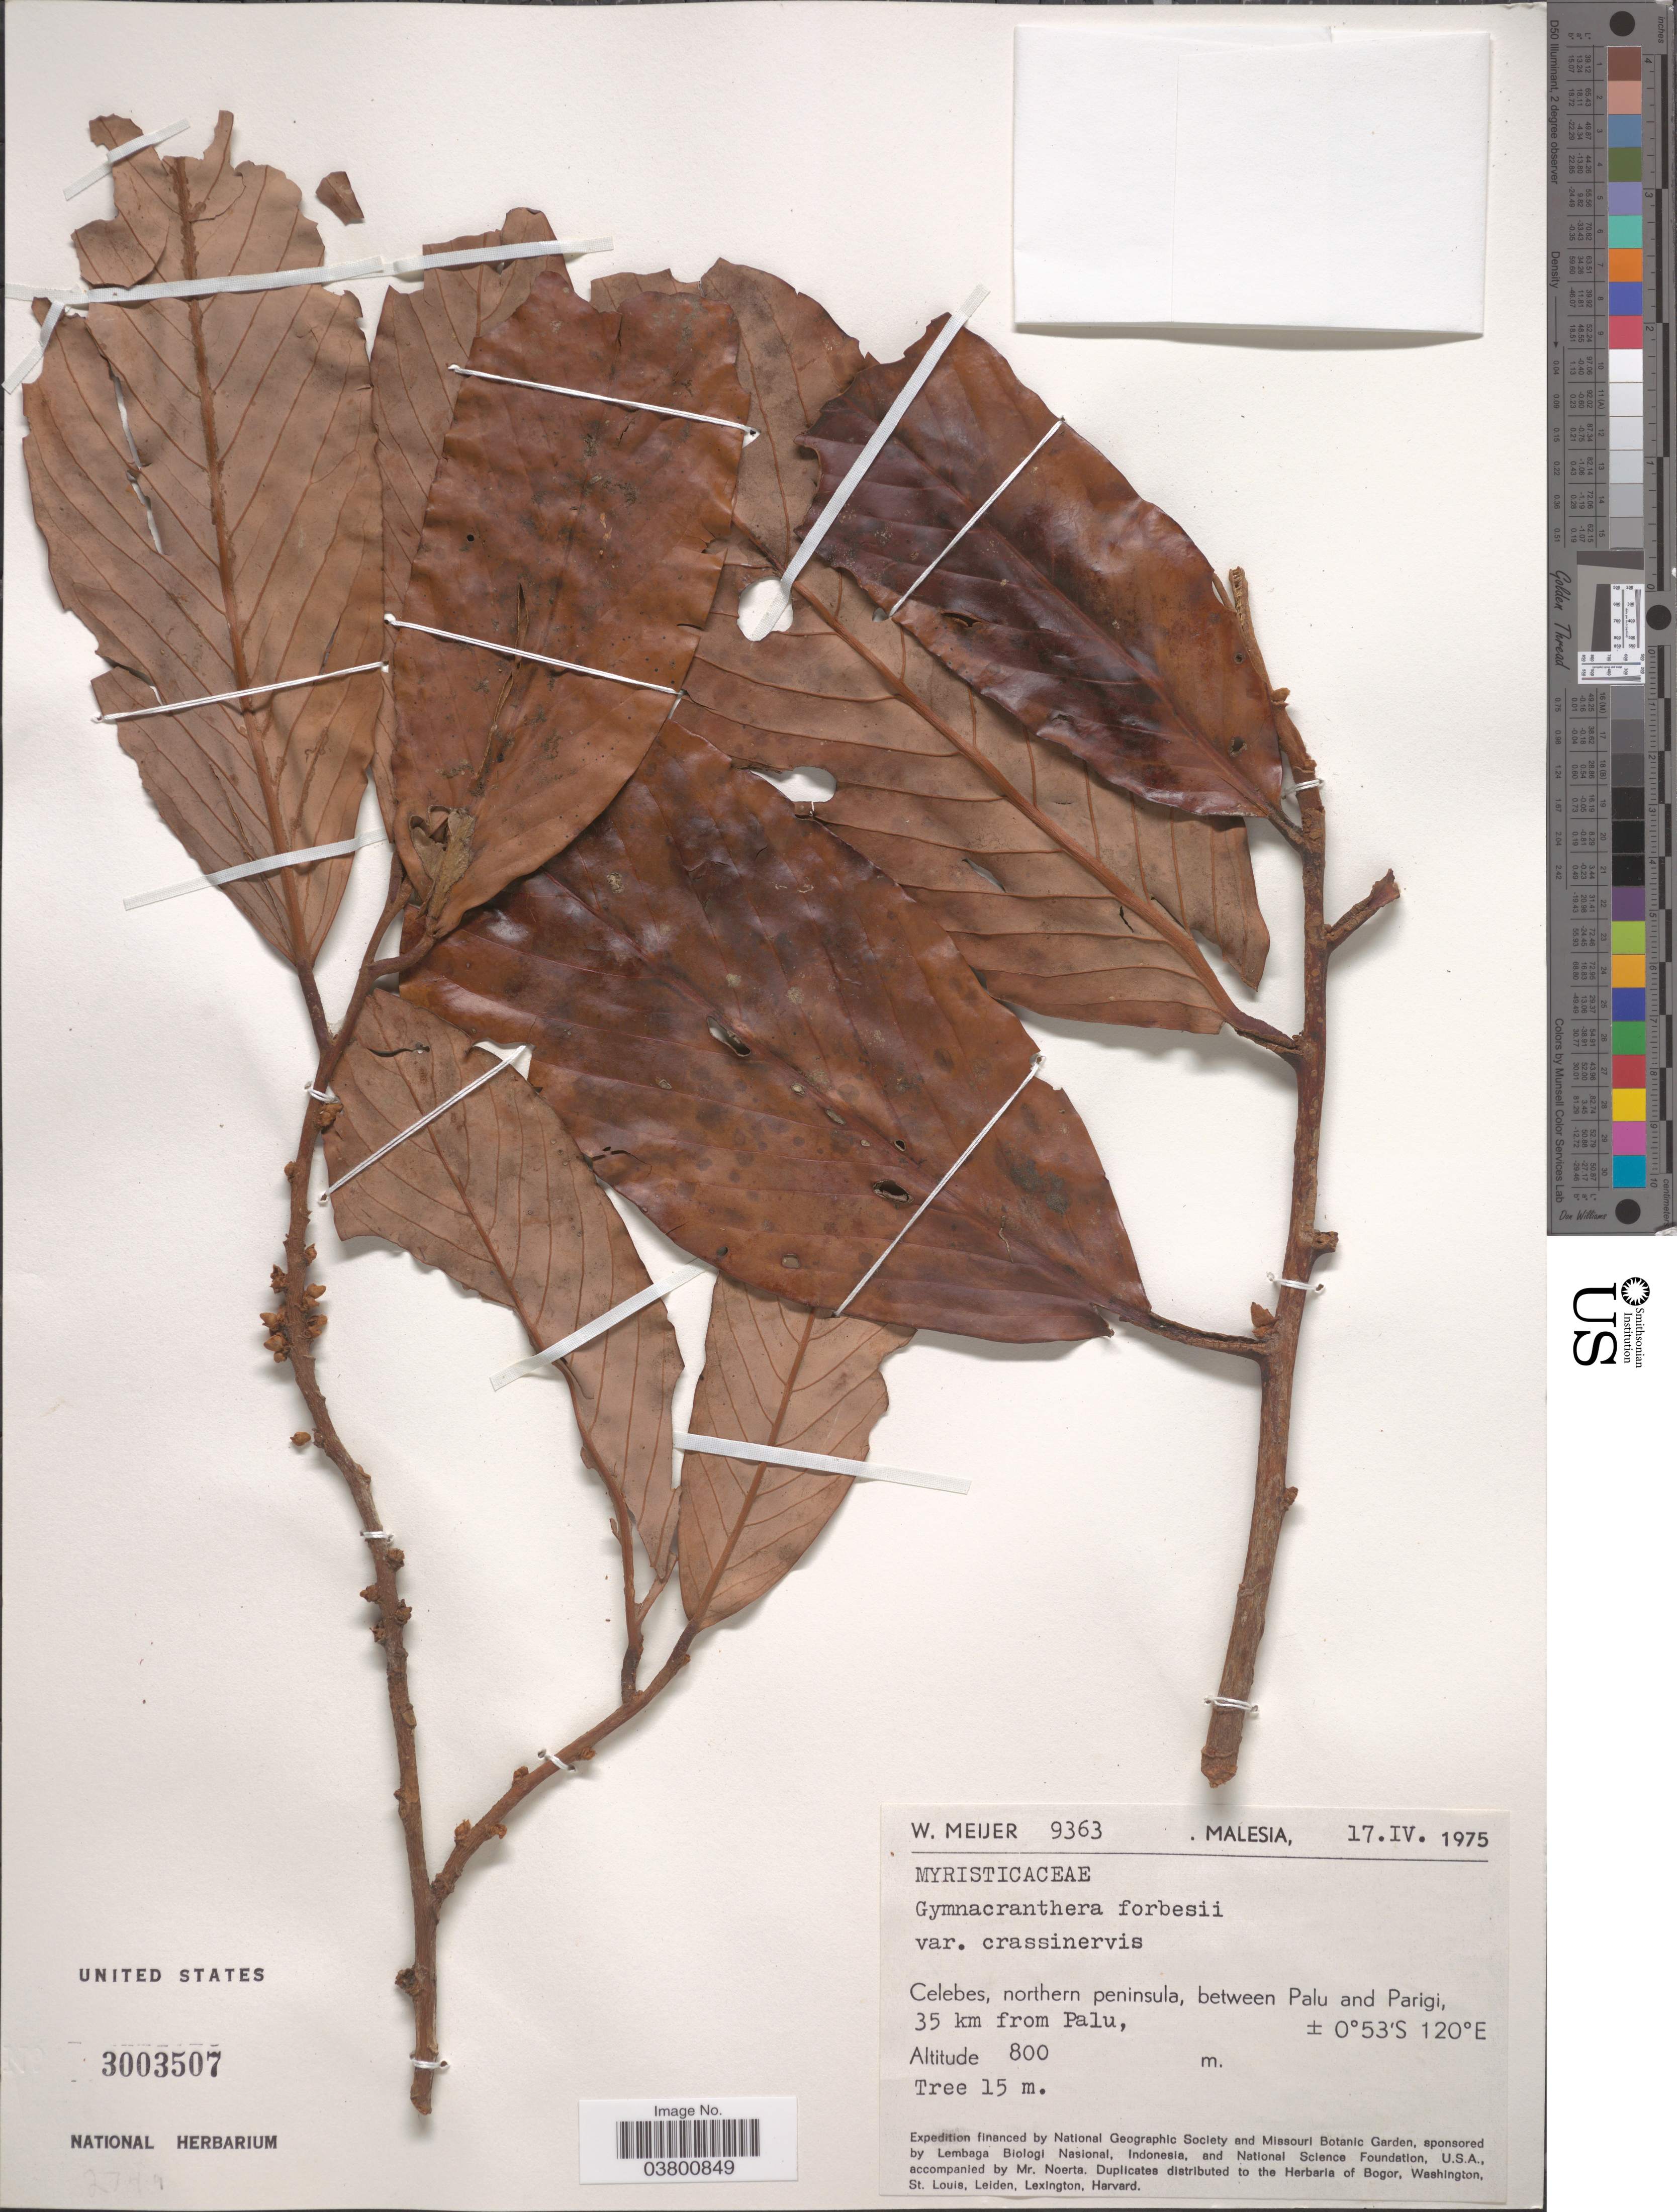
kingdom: Plantae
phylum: Tracheophyta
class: Magnoliopsida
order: Magnoliales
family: Myristicaceae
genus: Gymnacranthera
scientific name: Gymnacranthera forbesii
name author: (R.M. King) Warb.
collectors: W. Meijer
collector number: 9363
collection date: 1975-04-17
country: Malaysia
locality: Malesia. Celebes, northern peninsula, between Palu and Parigi, 35 km from Palu.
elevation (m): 800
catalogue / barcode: US 3003507